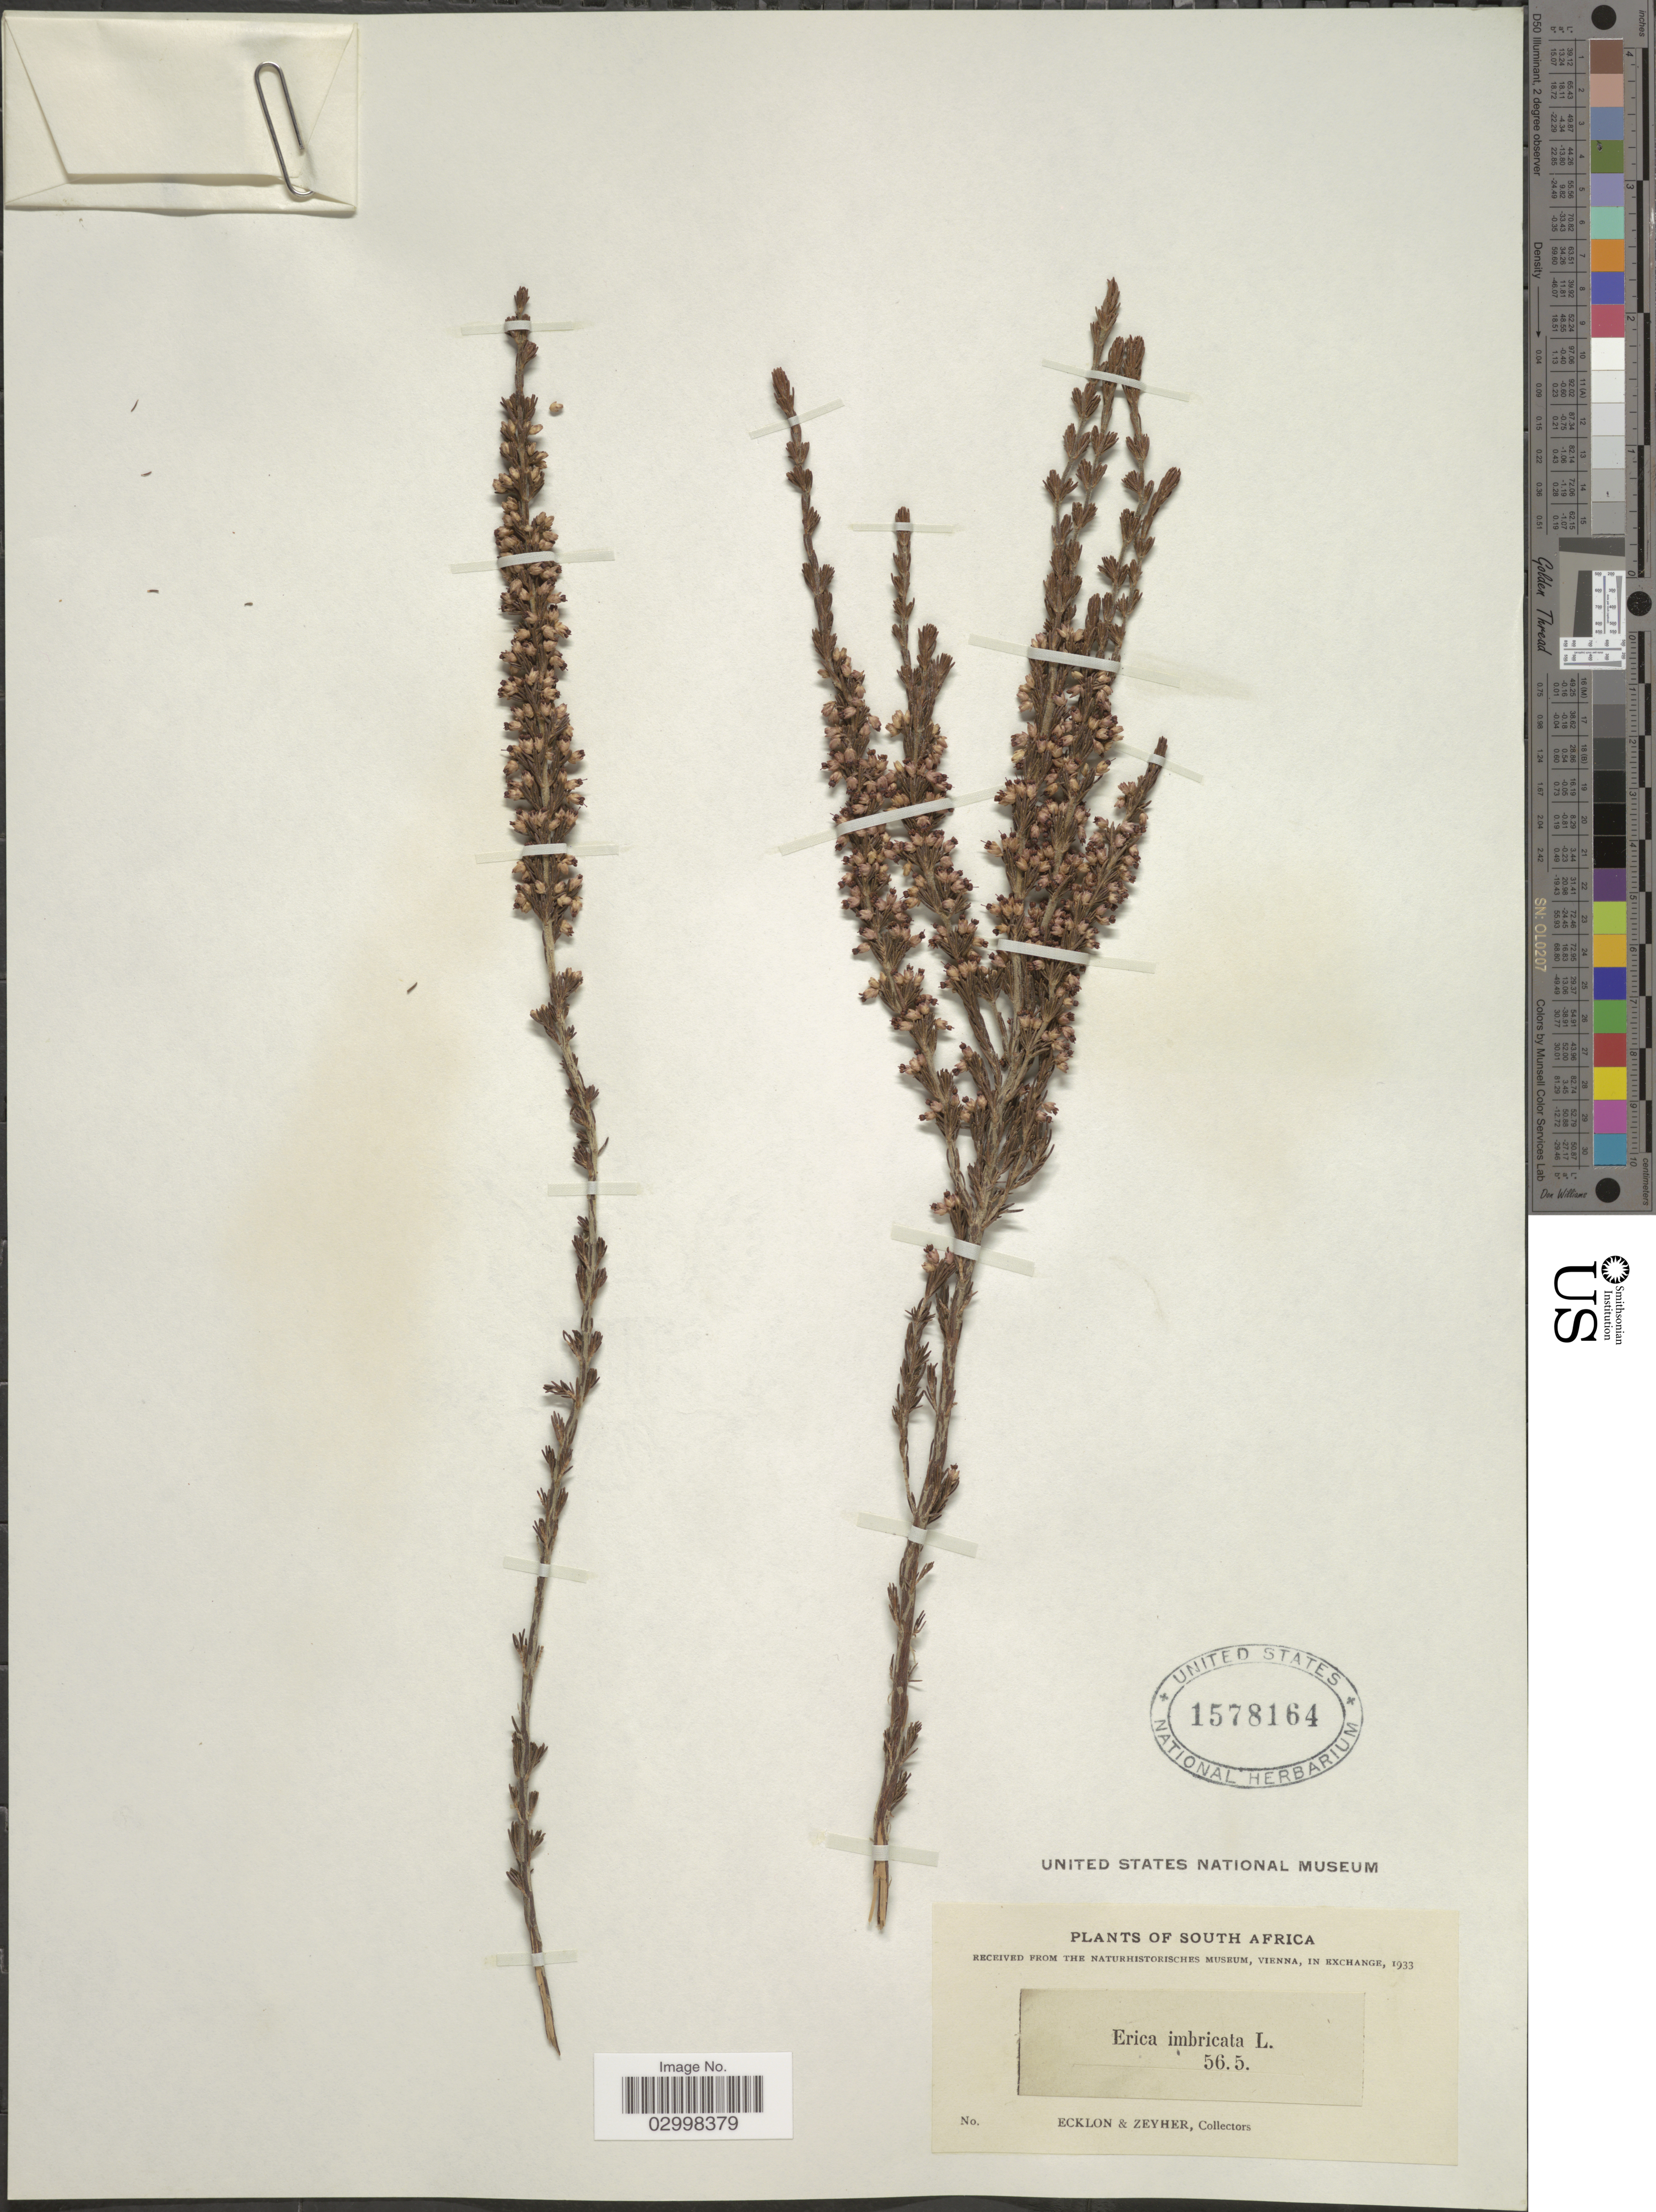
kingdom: Plantae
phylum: Tracheophyta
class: Magnoliopsida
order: Ericales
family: Ericaceae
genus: Erica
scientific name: Erica imbricata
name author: L.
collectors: -. Ecklon & -. Zeyher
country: South Africa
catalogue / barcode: US 1578164